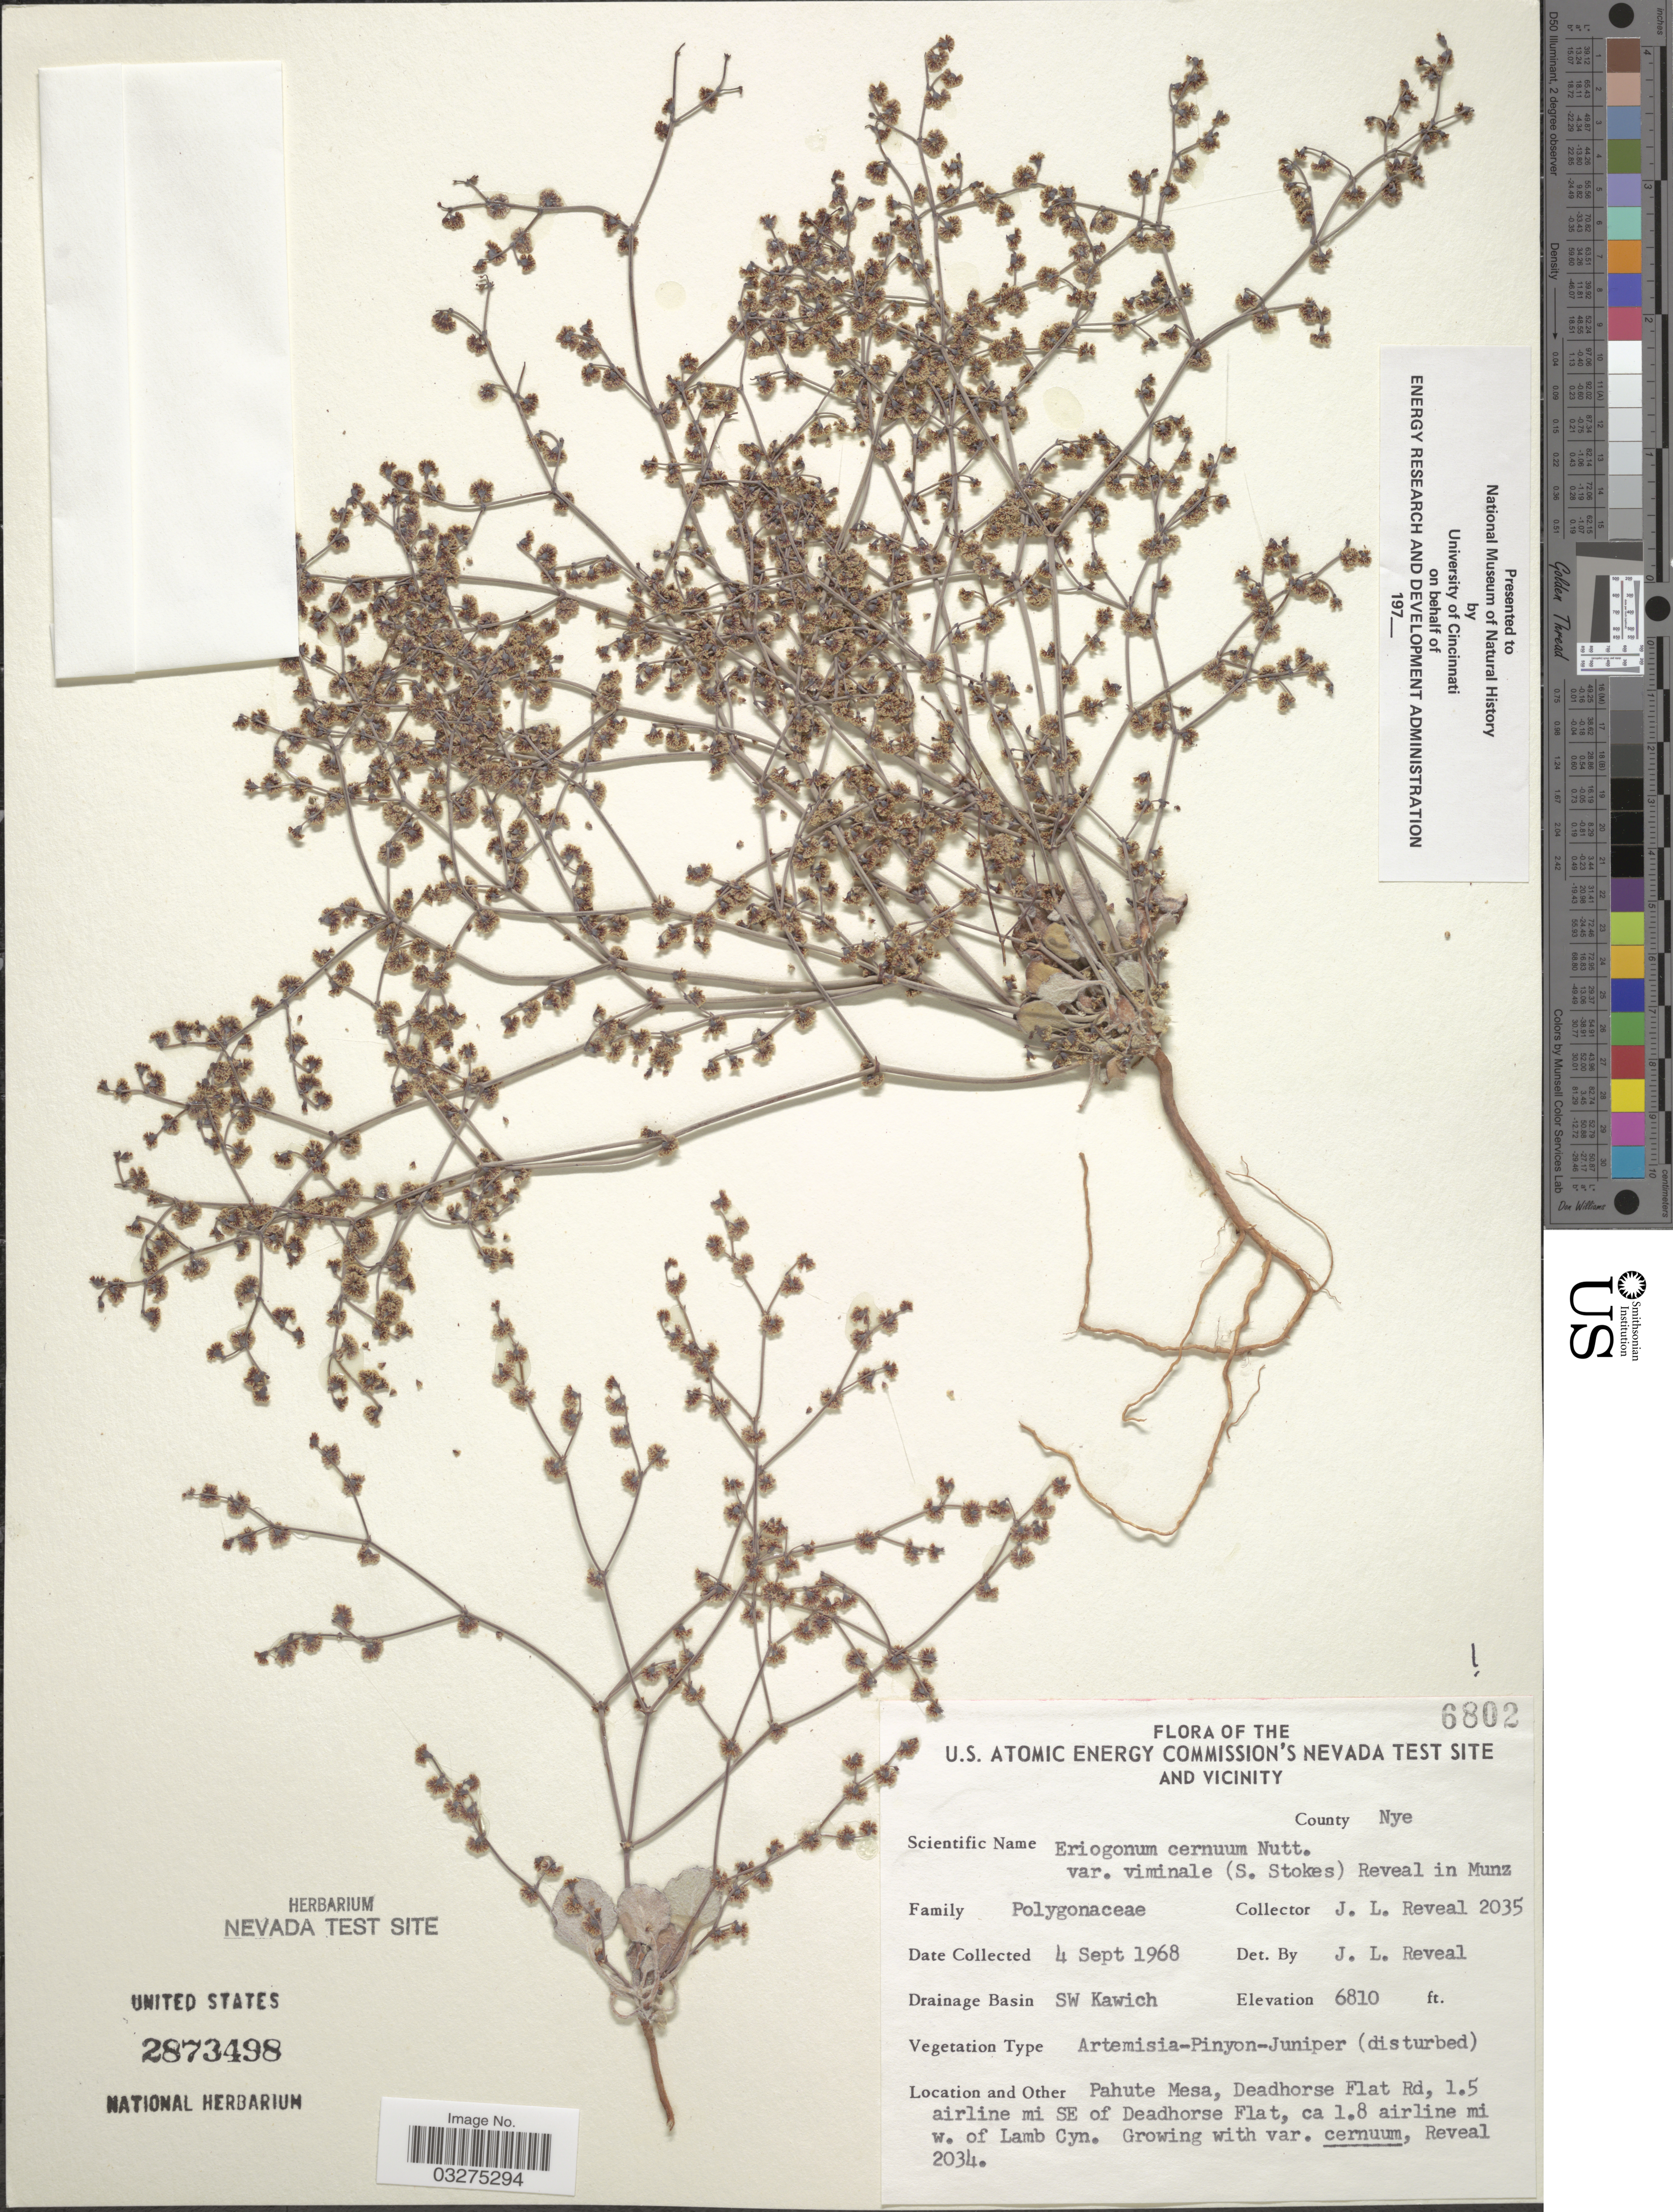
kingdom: Plantae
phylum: Tracheophyta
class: Magnoliopsida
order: Caryophyllales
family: Polygonaceae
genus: Eriogonum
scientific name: Eriogonum cernuum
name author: Nutt.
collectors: J. L. Reveal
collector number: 2035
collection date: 1968-09-04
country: United States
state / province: Nevada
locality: U.S. Atomic Energy Commission's Nevada Test Site and Vicinity. County Nye. Drainage Basin SW Kawich. Pahute Mesa, Deadhorse Flat Rd, 1.5 airline mi SE of Deadhorse Flat, ca 1.8 airline mi w. of Lamb Cyn.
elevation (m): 2076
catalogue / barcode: US 2873498